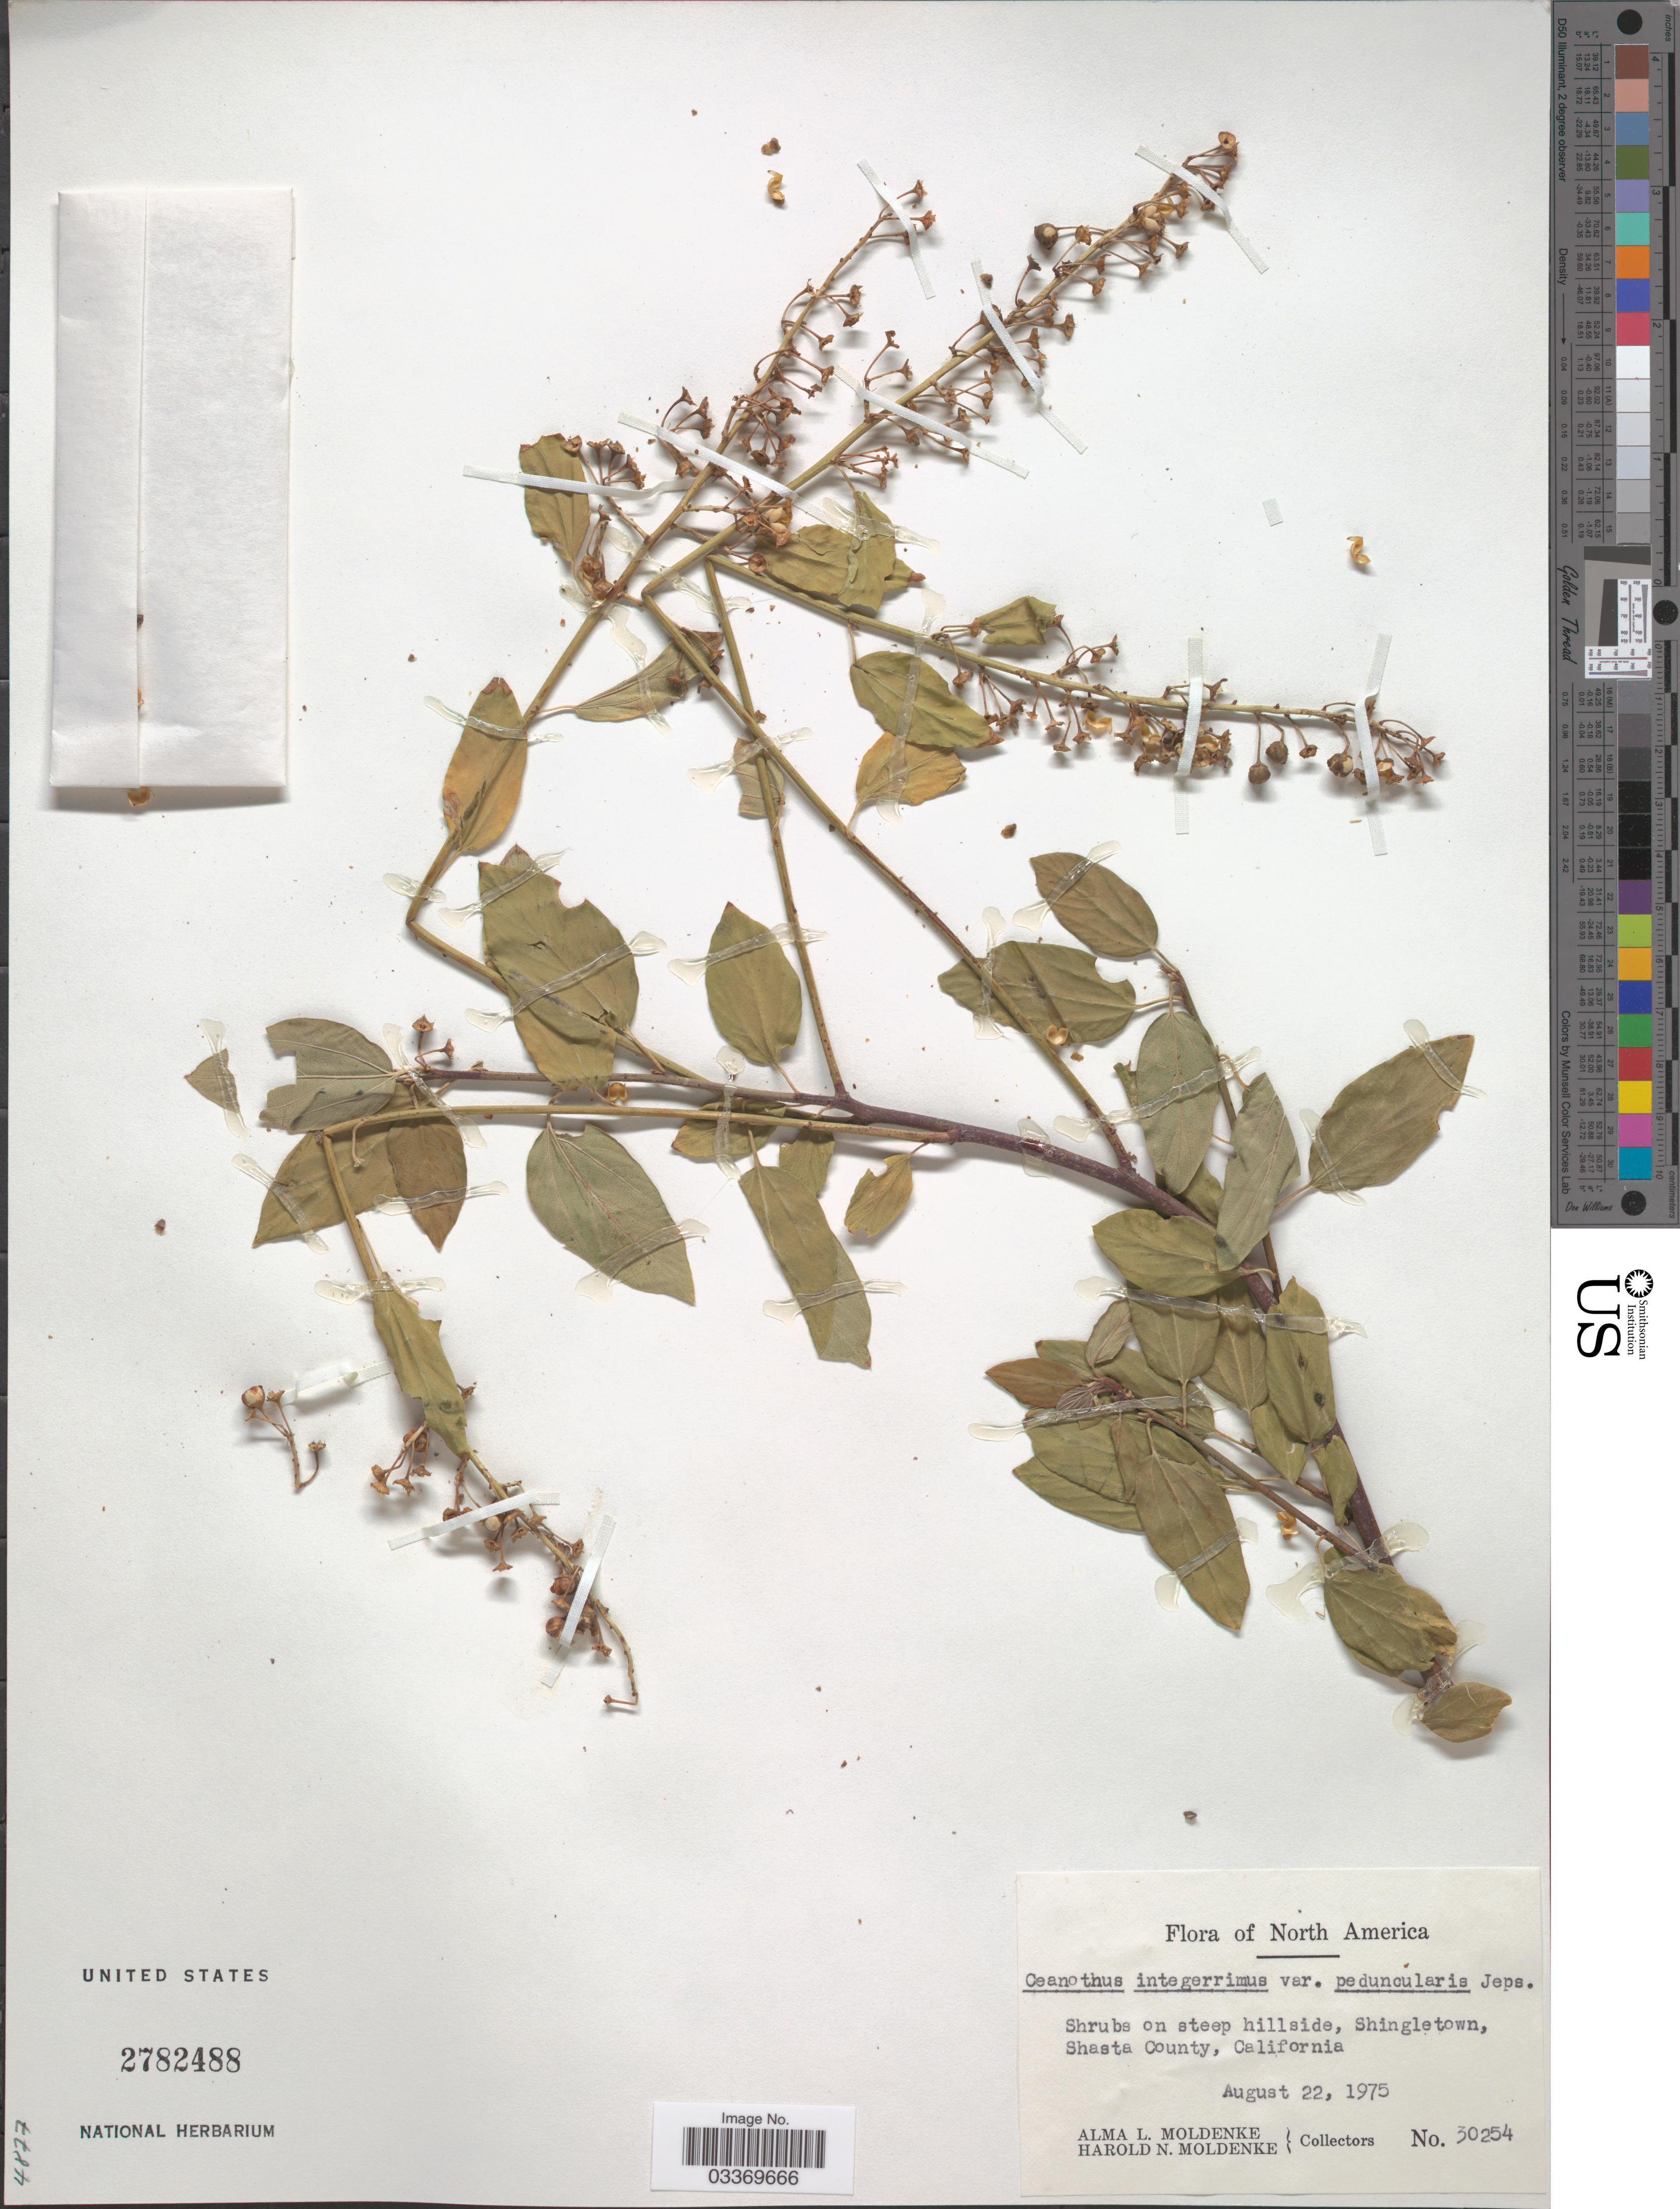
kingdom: Plantae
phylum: Tracheophyta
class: Magnoliopsida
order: Rosales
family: Rhamnaceae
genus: Ceanothus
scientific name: Ceanothus integerrimus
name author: Hook. & Arn.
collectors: A. L. Moldenke & H. N. Moldenke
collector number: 30254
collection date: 1975-08-22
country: United States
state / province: California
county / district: Shasta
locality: Shingletown, Shasta County.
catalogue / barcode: US 2782488